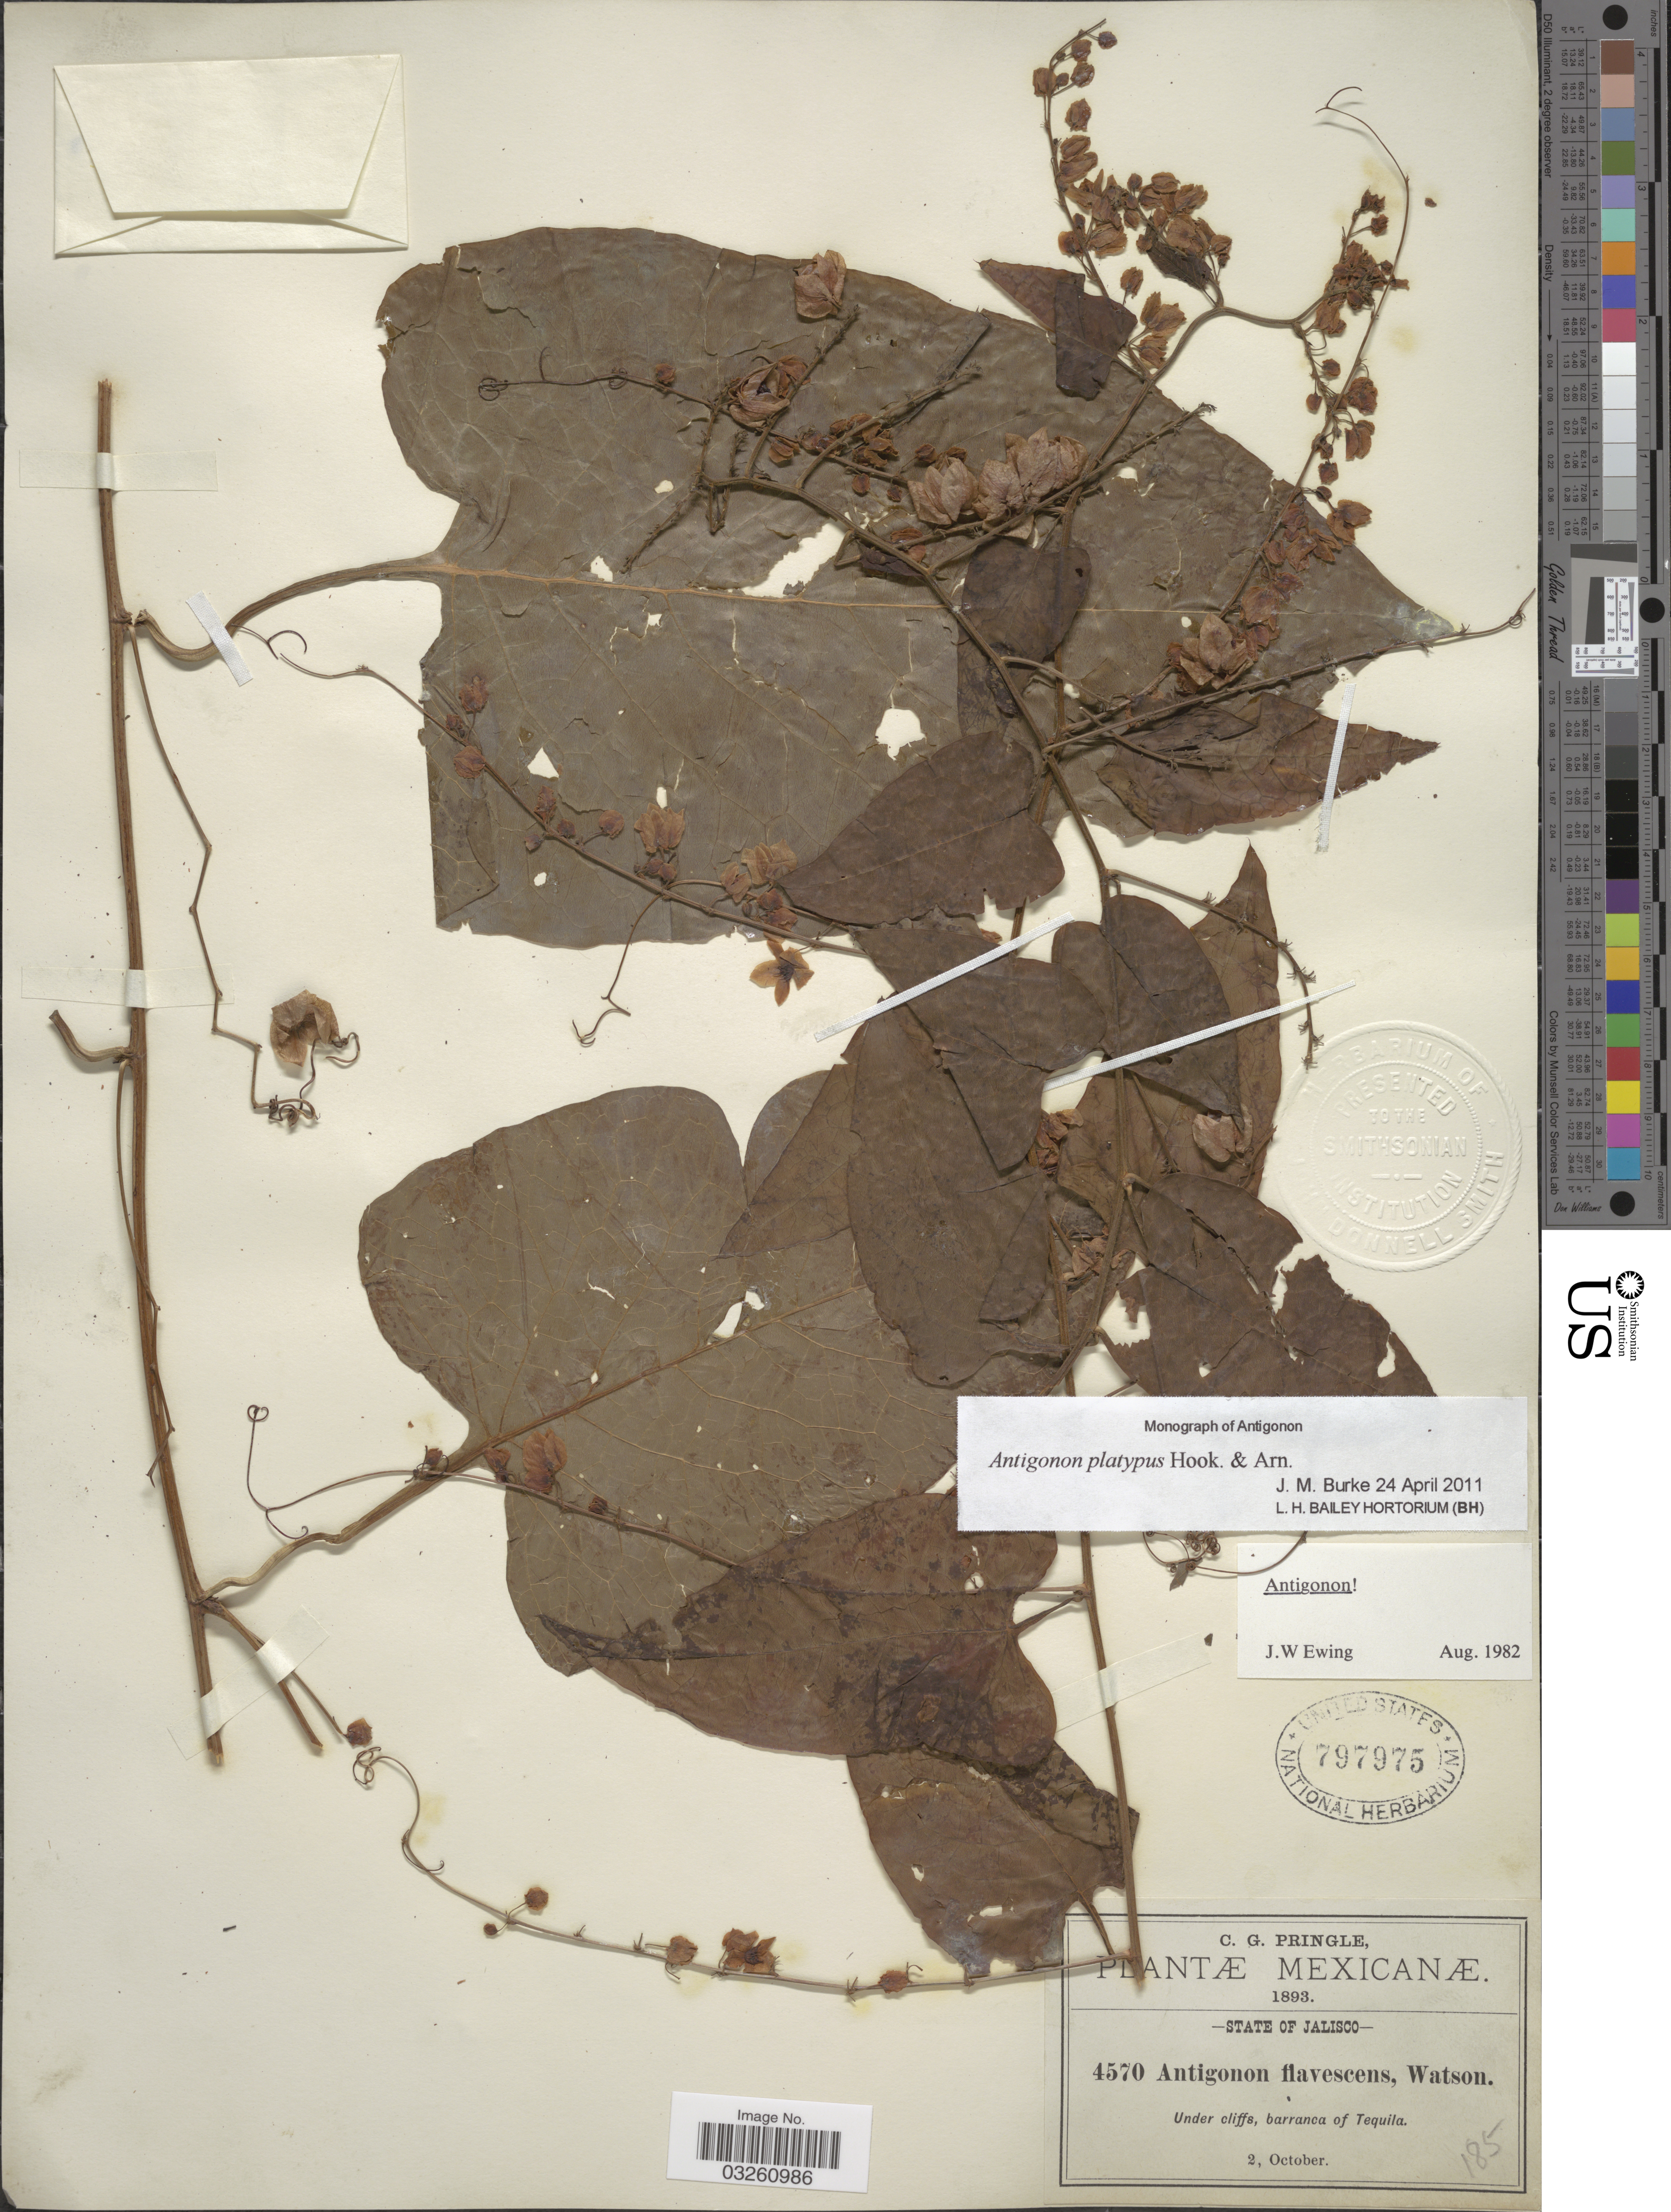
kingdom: Plantae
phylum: Tracheophyta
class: Magnoliopsida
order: Caryophyllales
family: Polygonaceae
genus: Antigonon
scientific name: Antigonon platypus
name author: Hook. & Arn.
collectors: C. G. Pringle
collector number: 4570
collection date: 1893-10-02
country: Mexico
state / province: Jalisco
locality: Under cliffs, barranca of Tequila.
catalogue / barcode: US 797975